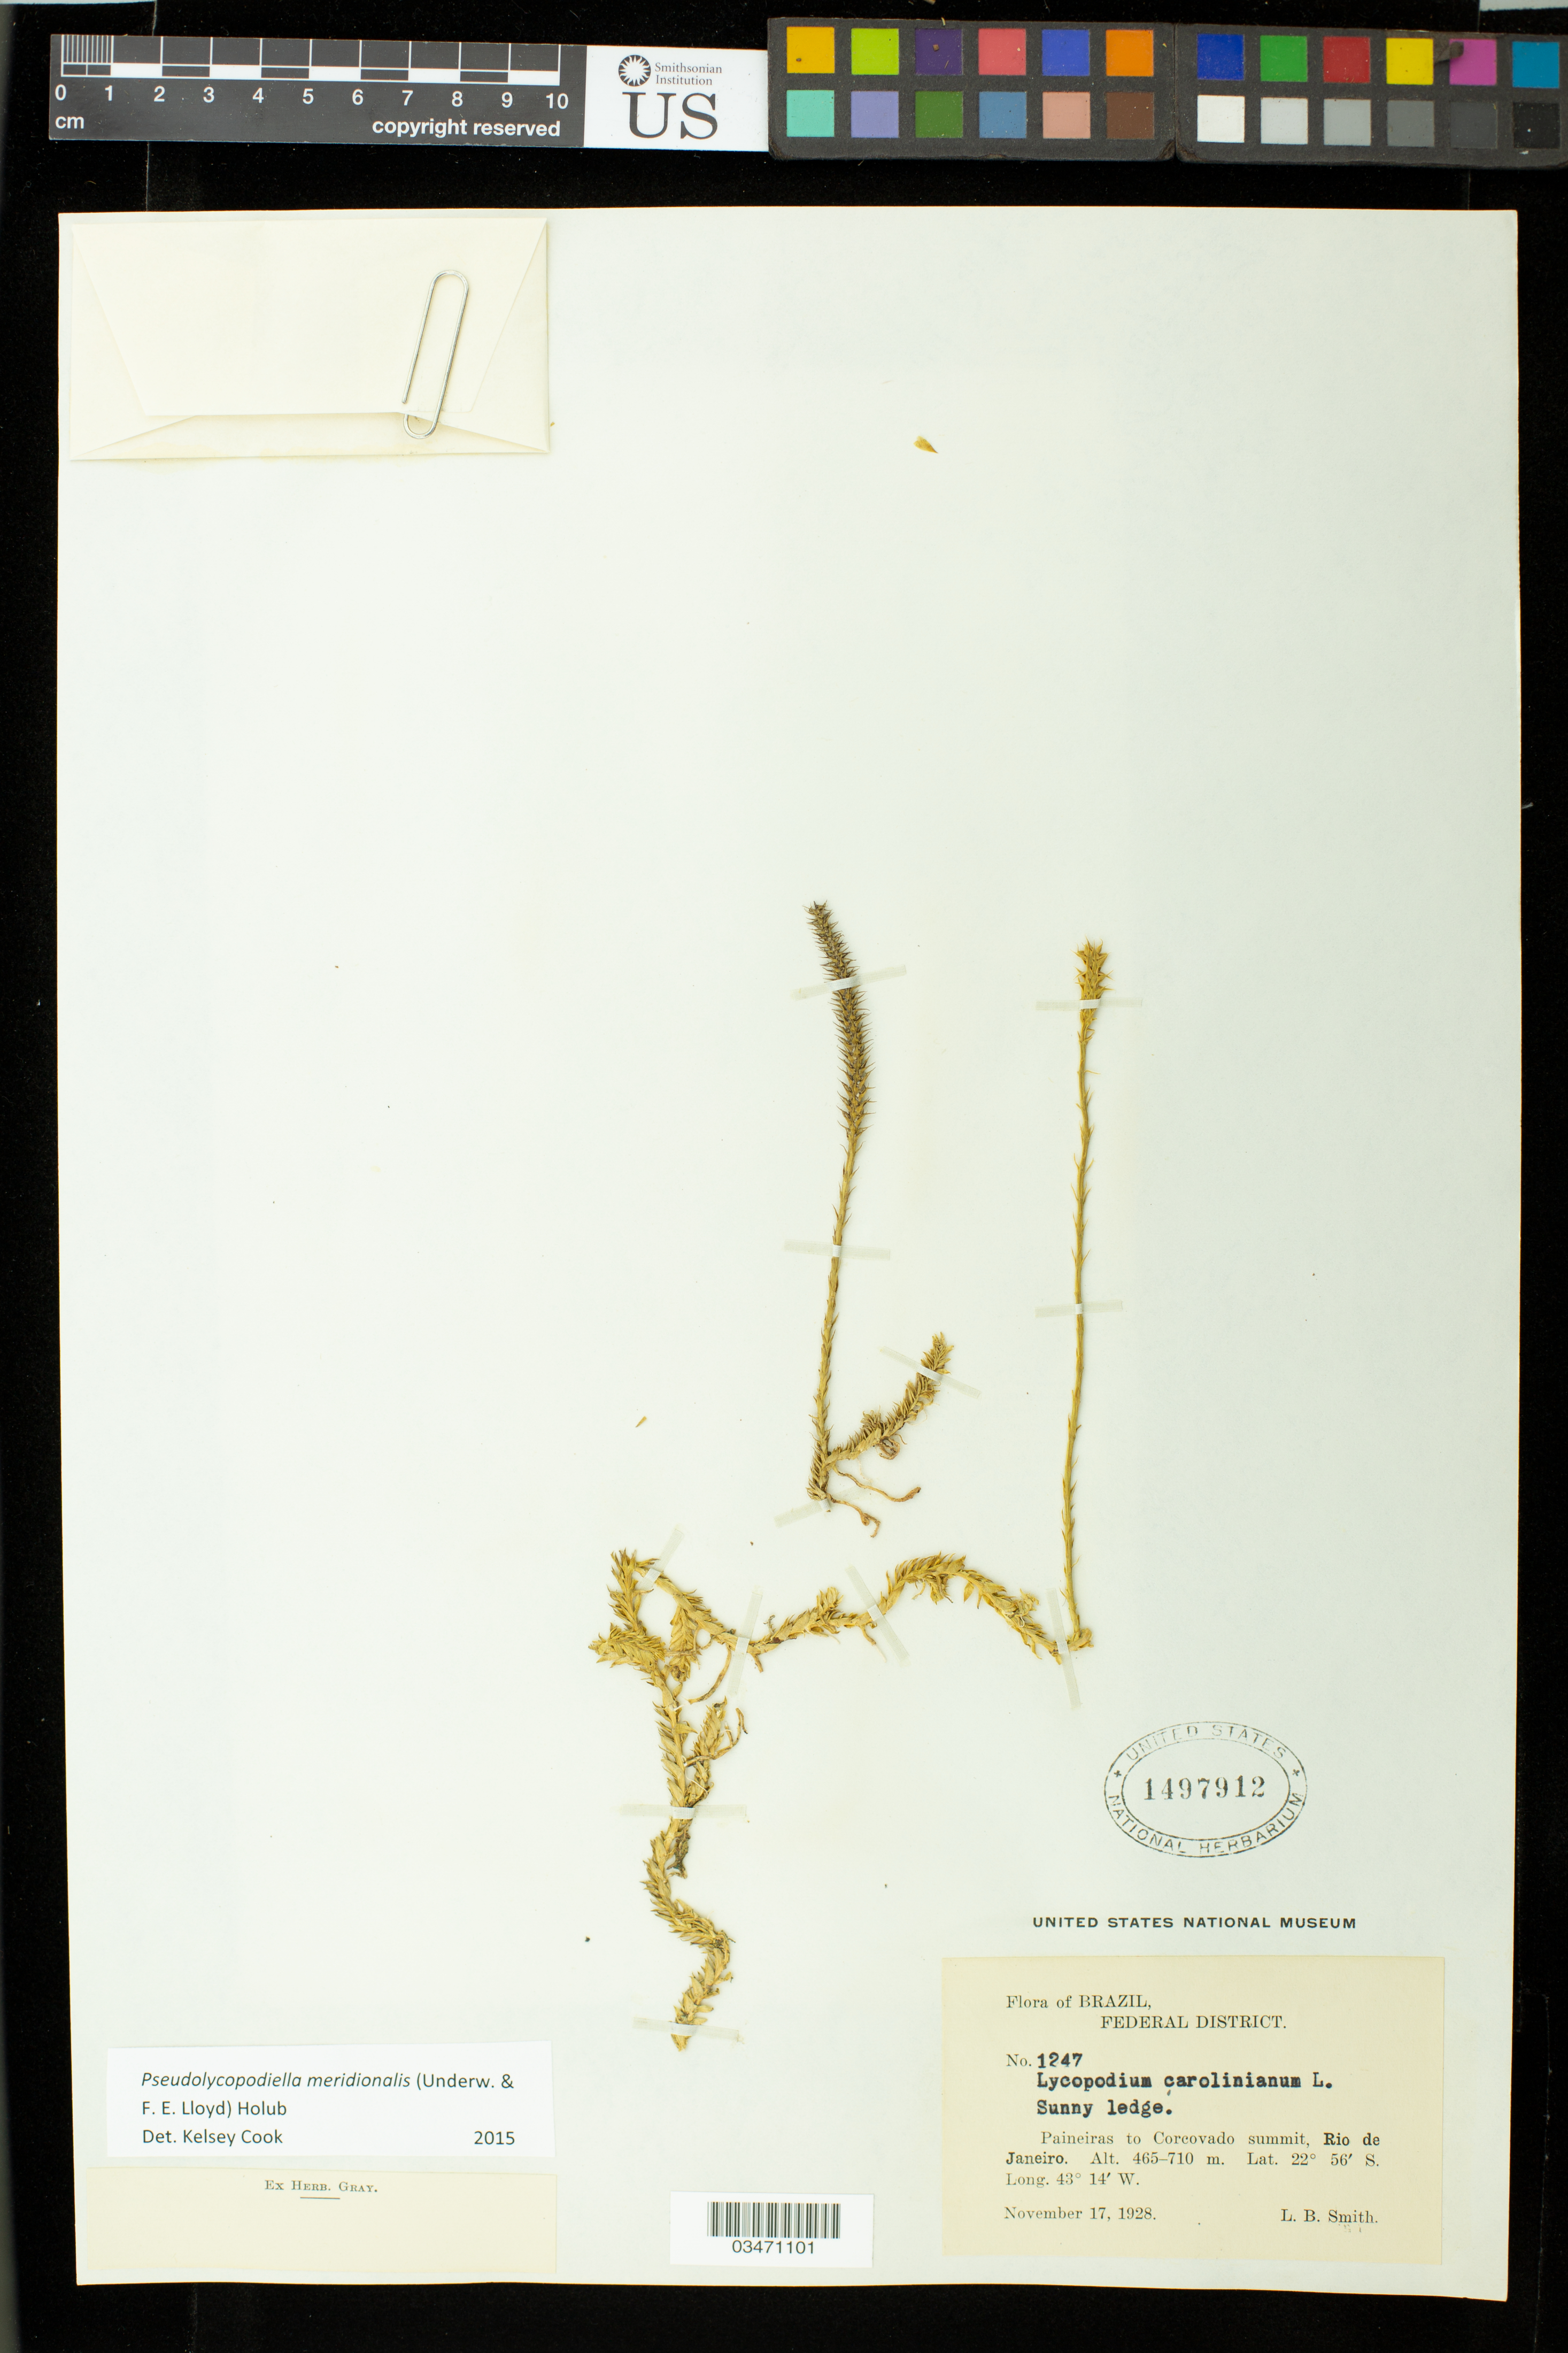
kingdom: Plantae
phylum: Tracheophyta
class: Lycopodiopsida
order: Lycopodiales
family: Lycopodiaceae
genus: Pseudolycopodiella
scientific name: Pseudolycopodiella meridionalis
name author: (Underw. & F.E. Lloyd) Holub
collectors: L. Smith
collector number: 1247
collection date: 1928-11-17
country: Brazil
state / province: Distrito Federal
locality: Paineiras to Corcovado summit, Rio de Janeiro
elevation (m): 465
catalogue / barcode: US 1497912